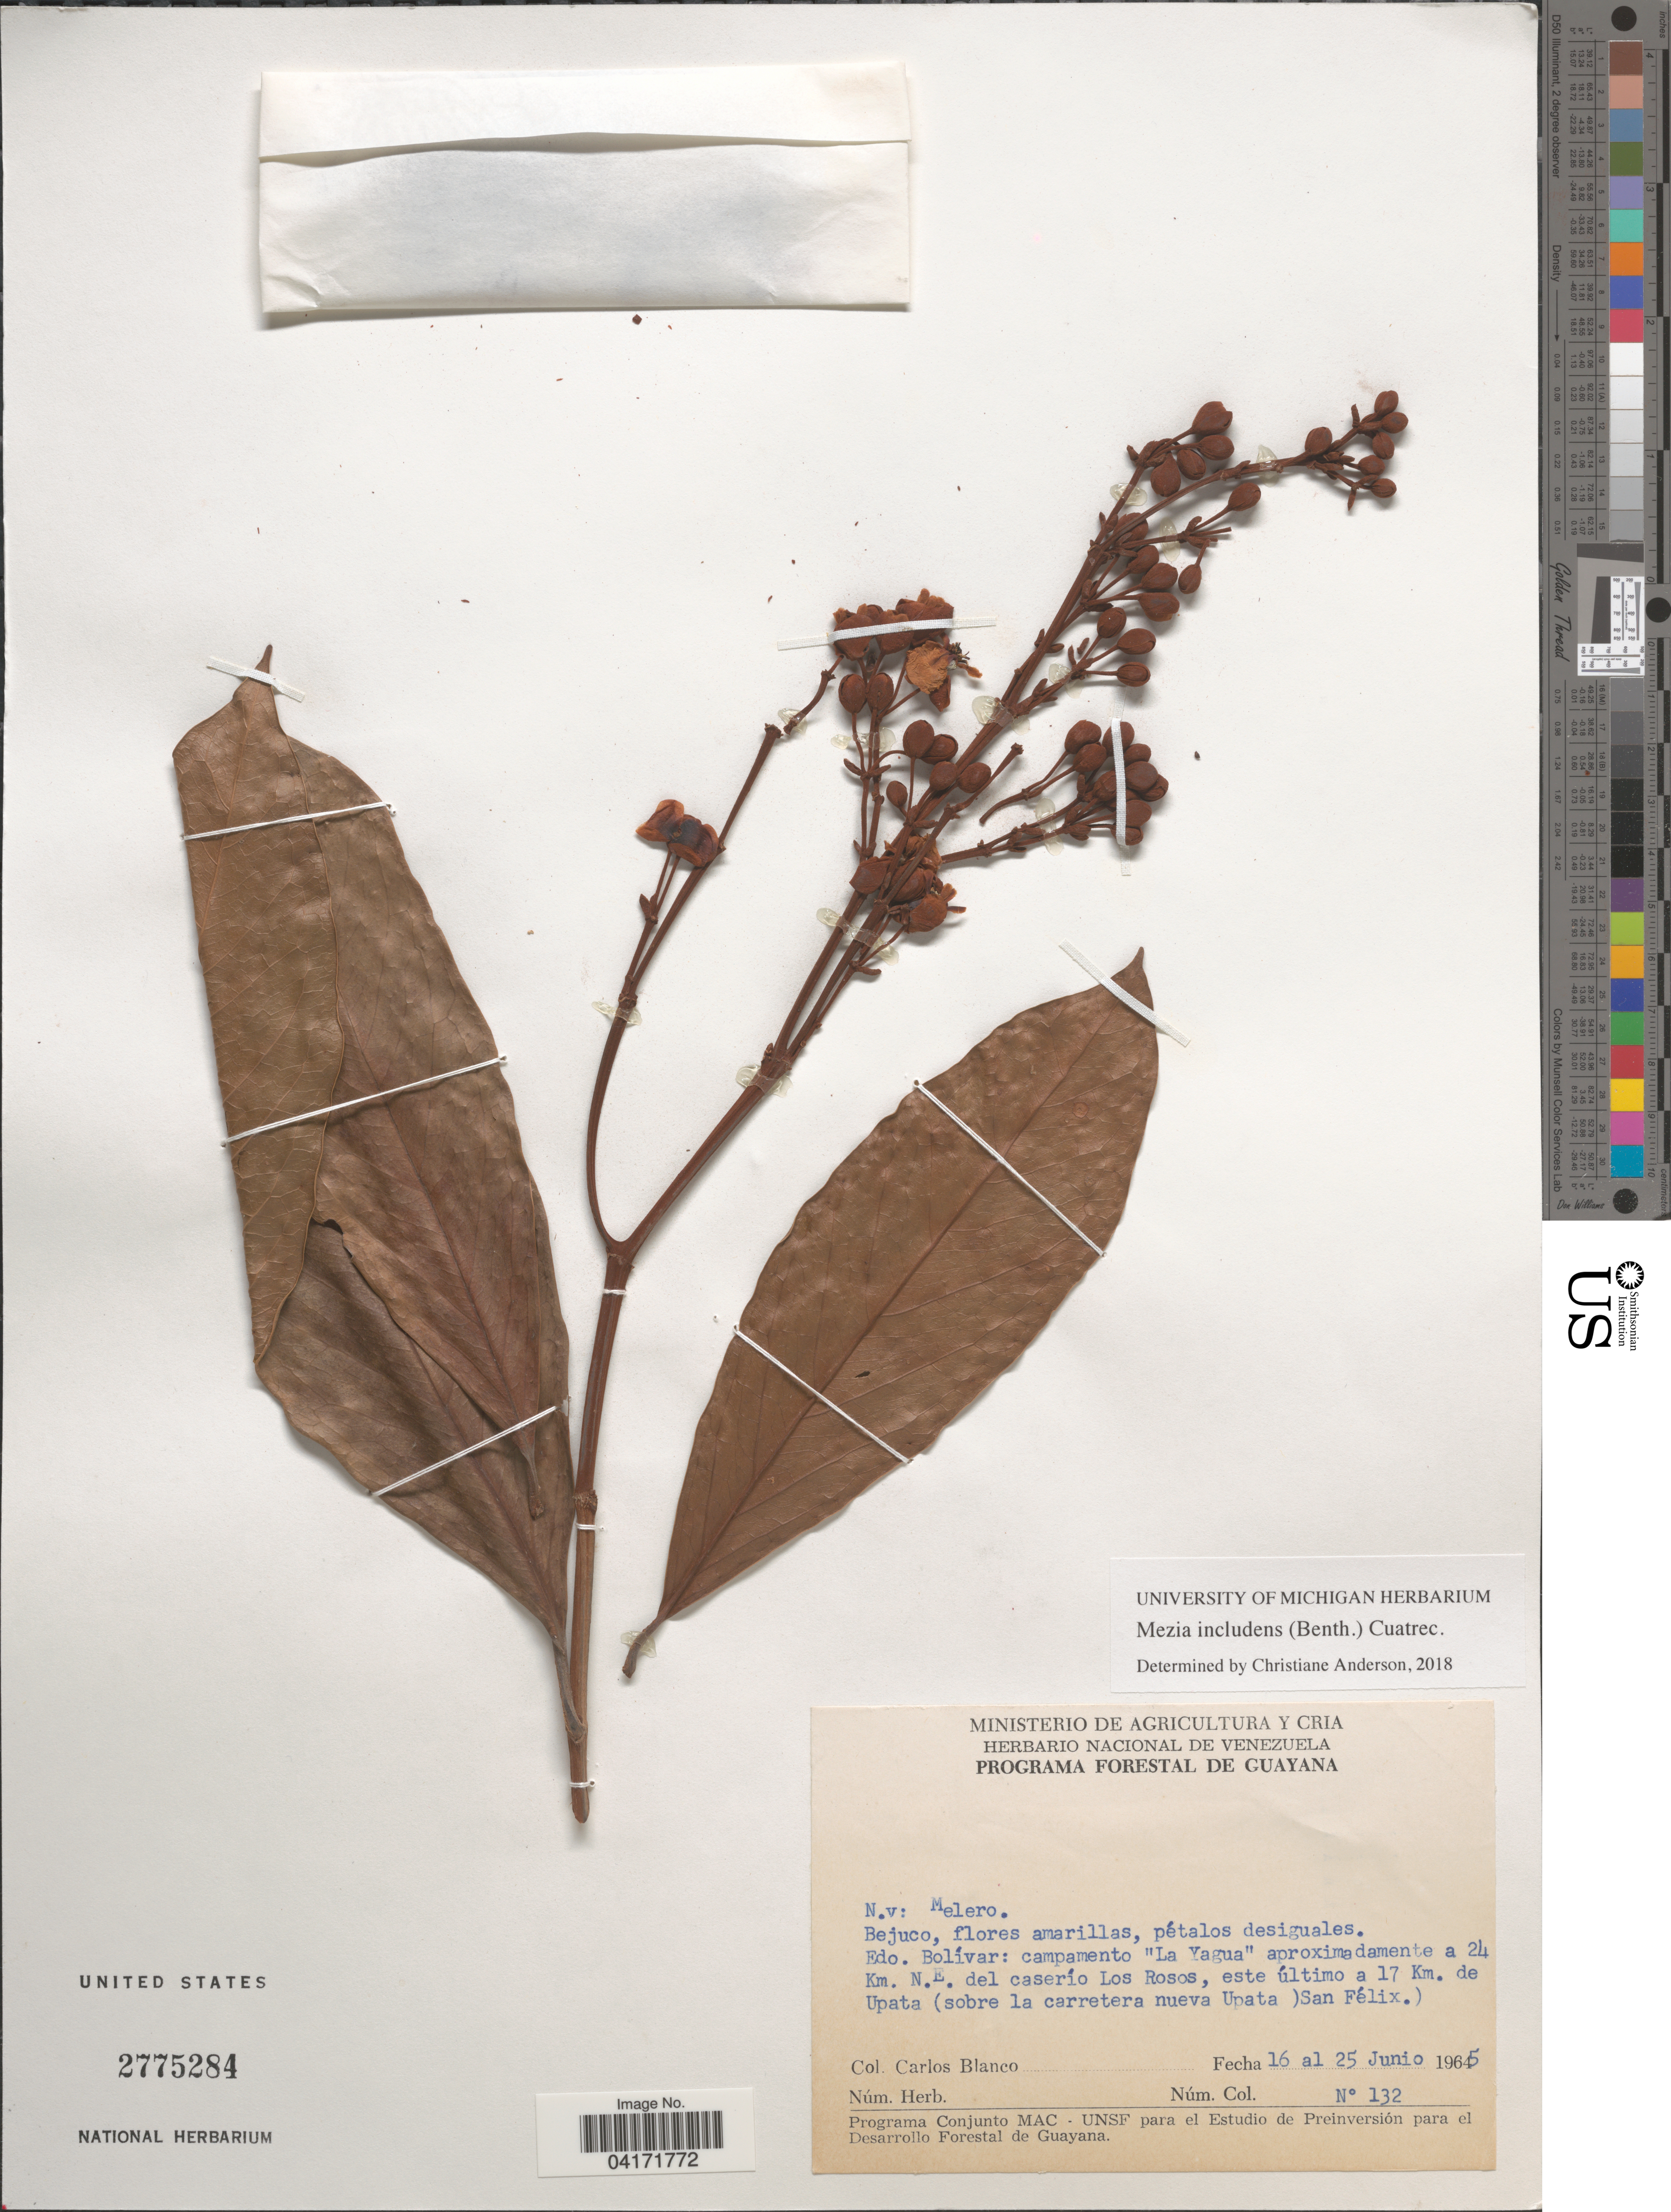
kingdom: Plantae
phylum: Tracheophyta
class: Magnoliopsida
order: Malpighiales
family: Malpighiaceae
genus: Mezia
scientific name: Mezia includens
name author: (Benth.) Cuatrec.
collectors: C. Blanco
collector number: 132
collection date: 1965-06-16/1965-06-25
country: Venezuela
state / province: Bolivar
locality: Campamento "La Yagua" aproximadamente a 24 Km. N.E. del caserío Los Rosos, este último a 17 Km. de Upata (sobre la carretera nueva Upata) San Félix.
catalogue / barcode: US 2775284